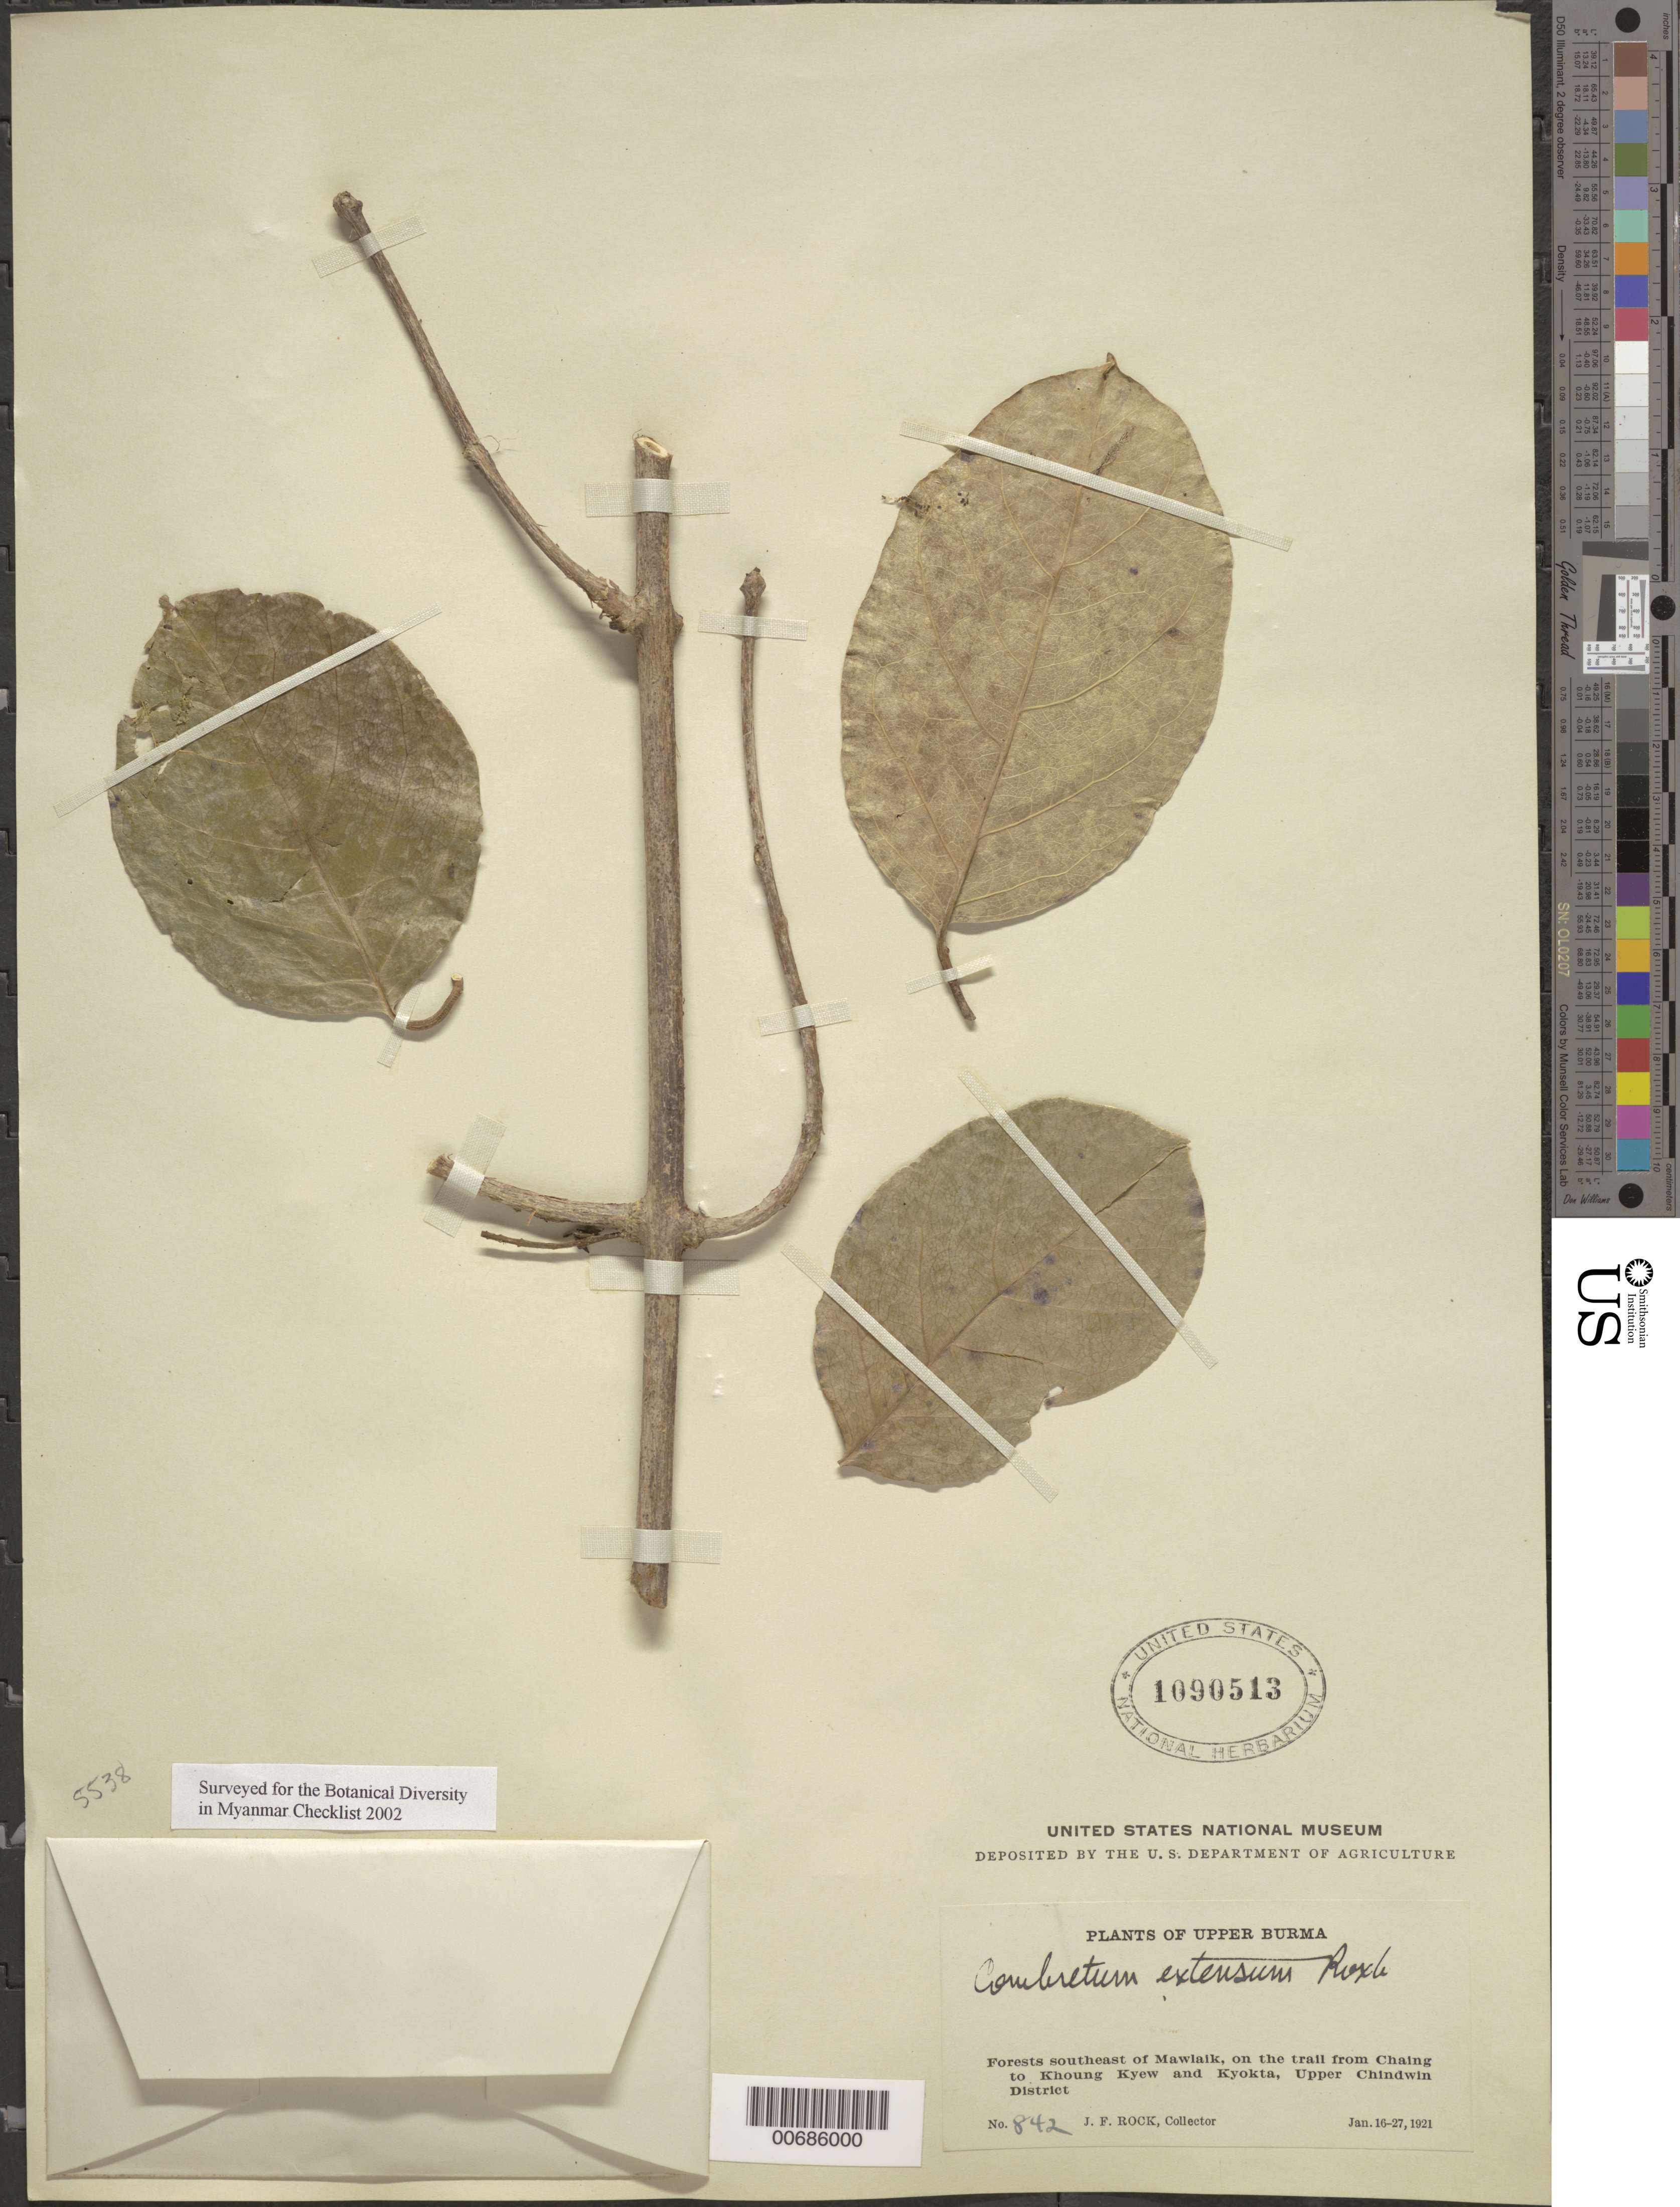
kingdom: Plantae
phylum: Tracheophyta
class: Magnoliopsida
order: Myrtales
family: Combretaceae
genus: Combretum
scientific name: Combretum extensum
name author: Roxb.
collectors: J. F. Rock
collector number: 842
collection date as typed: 16 Jan 1921 to 27 Jan 1921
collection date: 1921-01-16/1921-01-27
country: Myanmar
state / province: Sagaing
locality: Upper Chindwin Dist., Mawlaik, SE of, from Chaing to Khoung Kyew & Kyokta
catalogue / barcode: US 1090513